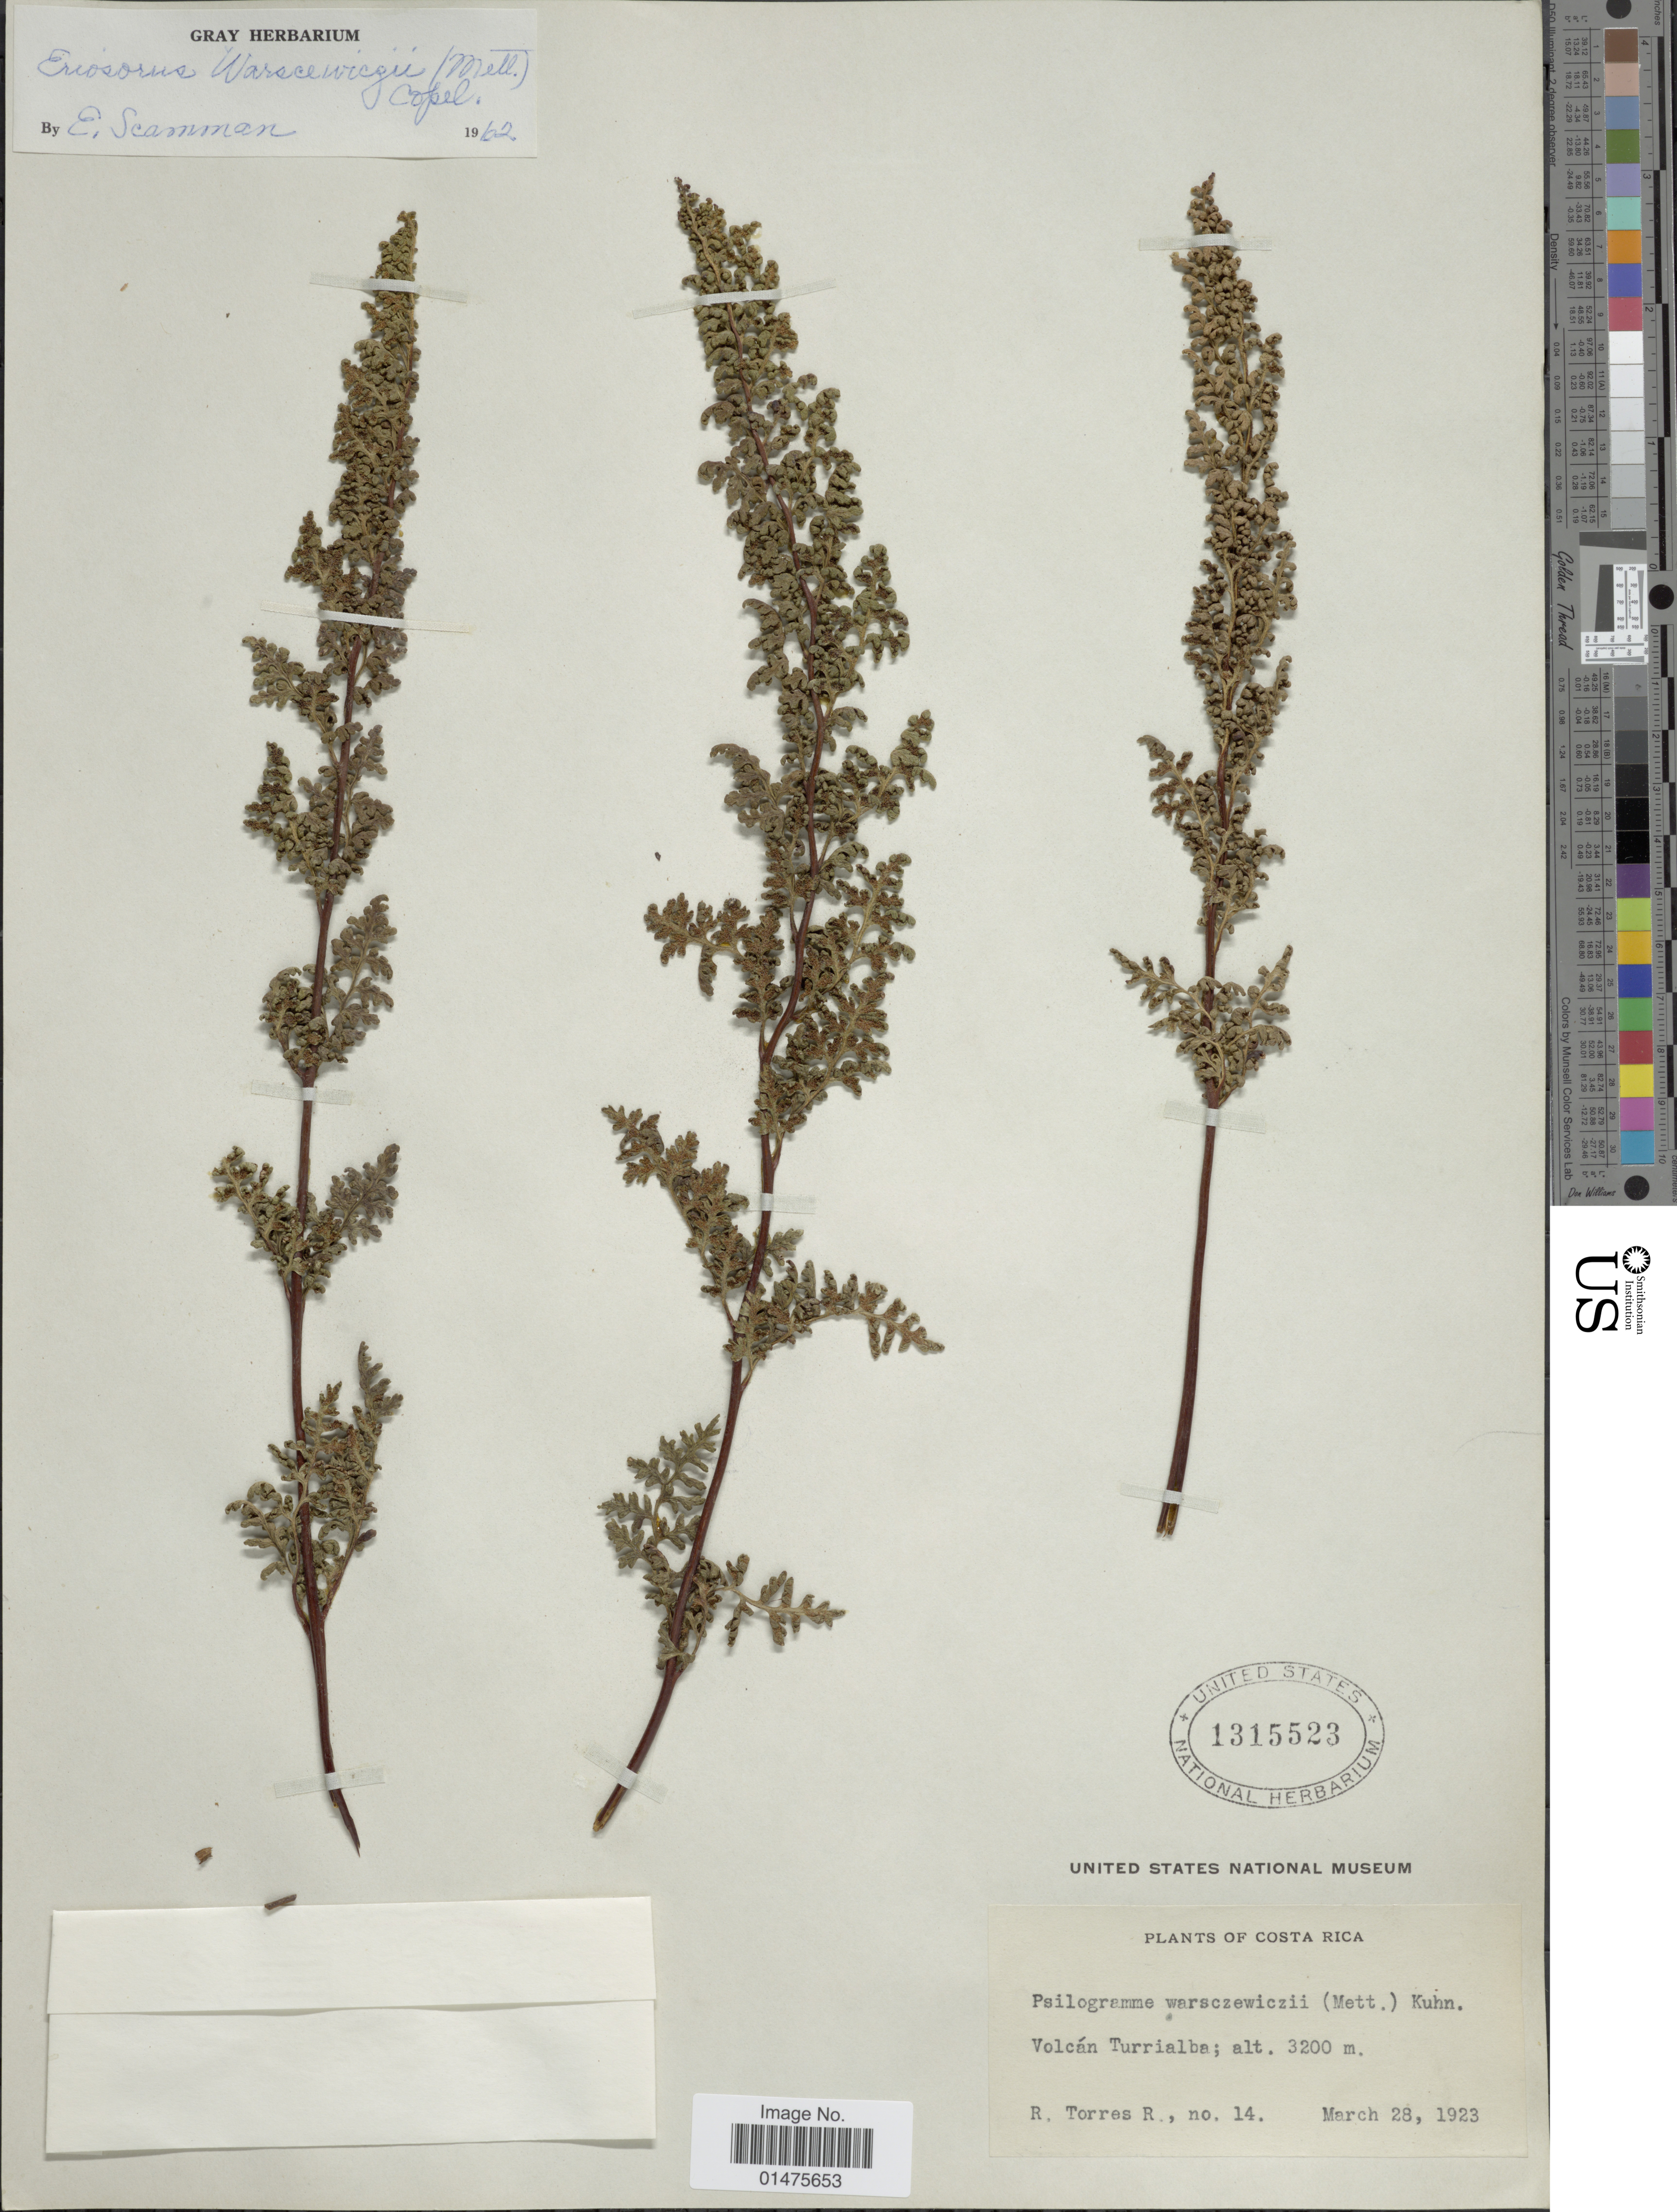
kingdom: Plantae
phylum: Tracheophyta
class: Polypodiopsida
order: Polypodiales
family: Pteridaceae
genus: Jamesonia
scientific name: Jamesonia warscewiczii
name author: (Mett.) Christenh.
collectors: R. Torres R.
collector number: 14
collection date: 1923-03-28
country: Costa Rica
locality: Volcán Turrialba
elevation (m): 3200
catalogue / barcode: US 1315523